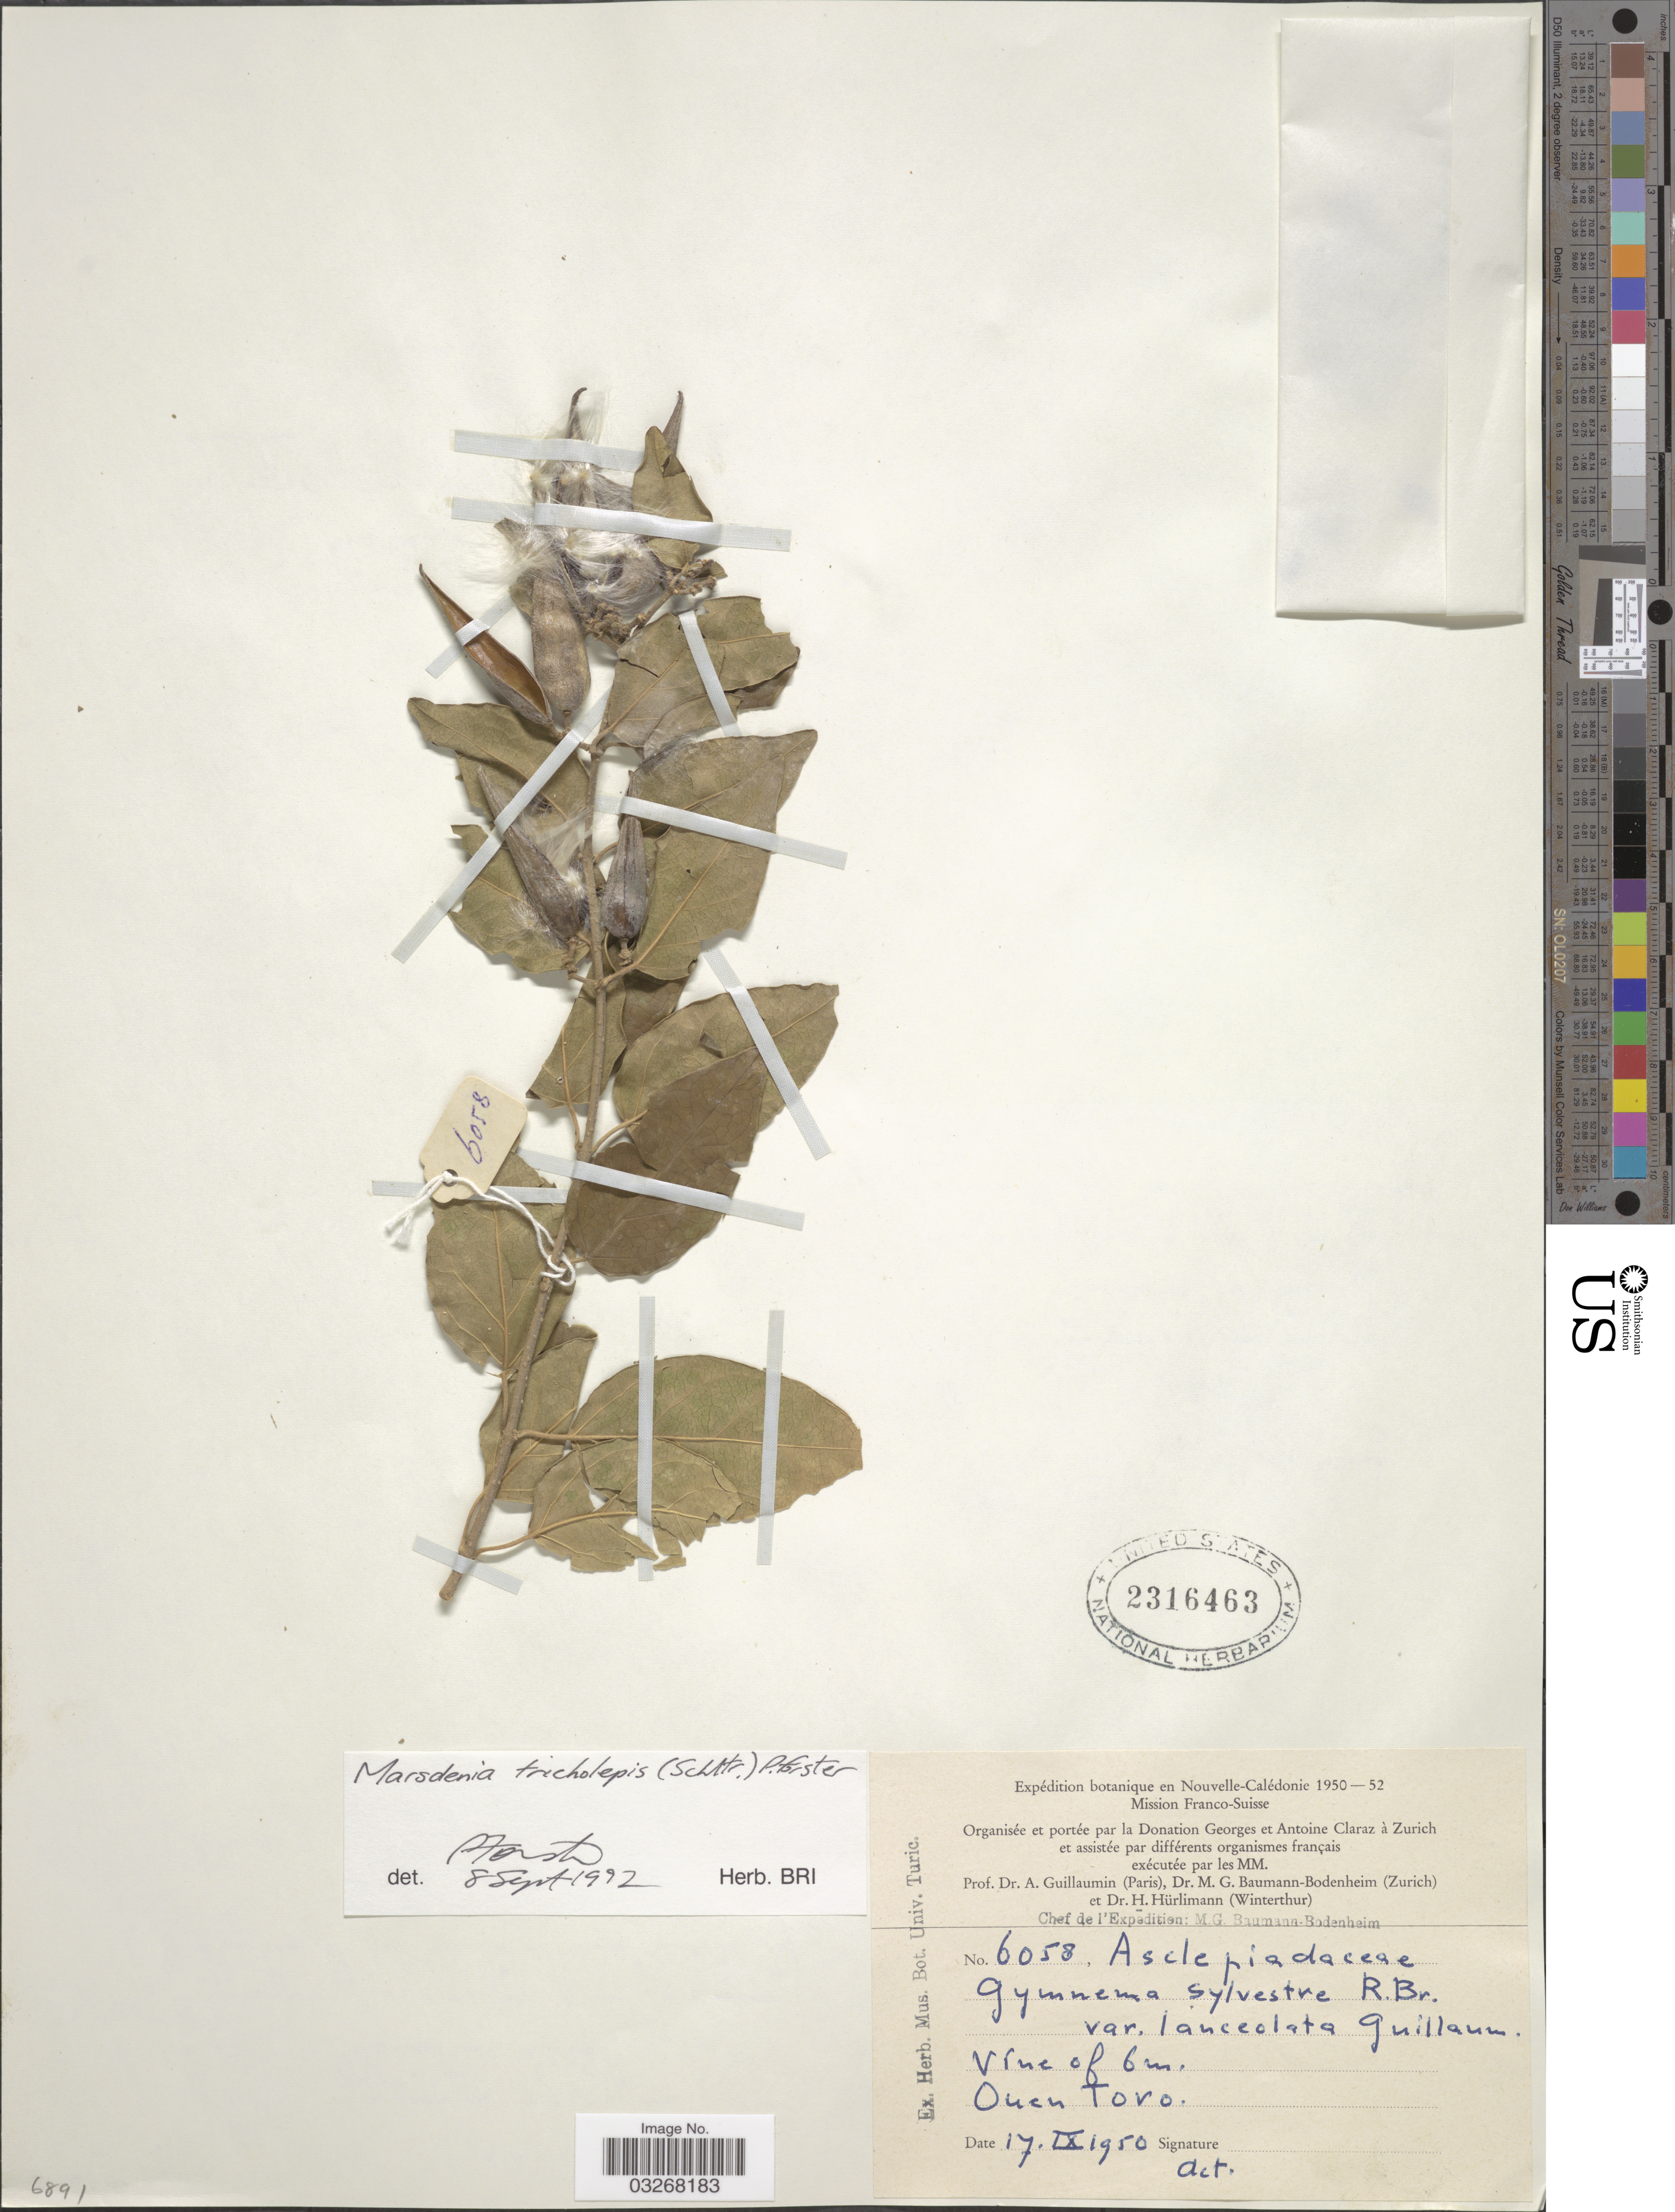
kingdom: Plantae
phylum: Tracheophyta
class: Magnoliopsida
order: Gentianales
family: Apocynaceae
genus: Marsdenia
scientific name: Marsdenia tricholepis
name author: (Schltr.) P.I. Forst.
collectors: A. Guillaumin, M. G. Baumann-Bodenheim & H. Hürlimann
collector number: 6058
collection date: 1950-09-17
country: New Caledonia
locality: Nouvelle-Calédonie, Ouen Toro.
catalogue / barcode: US 2316463